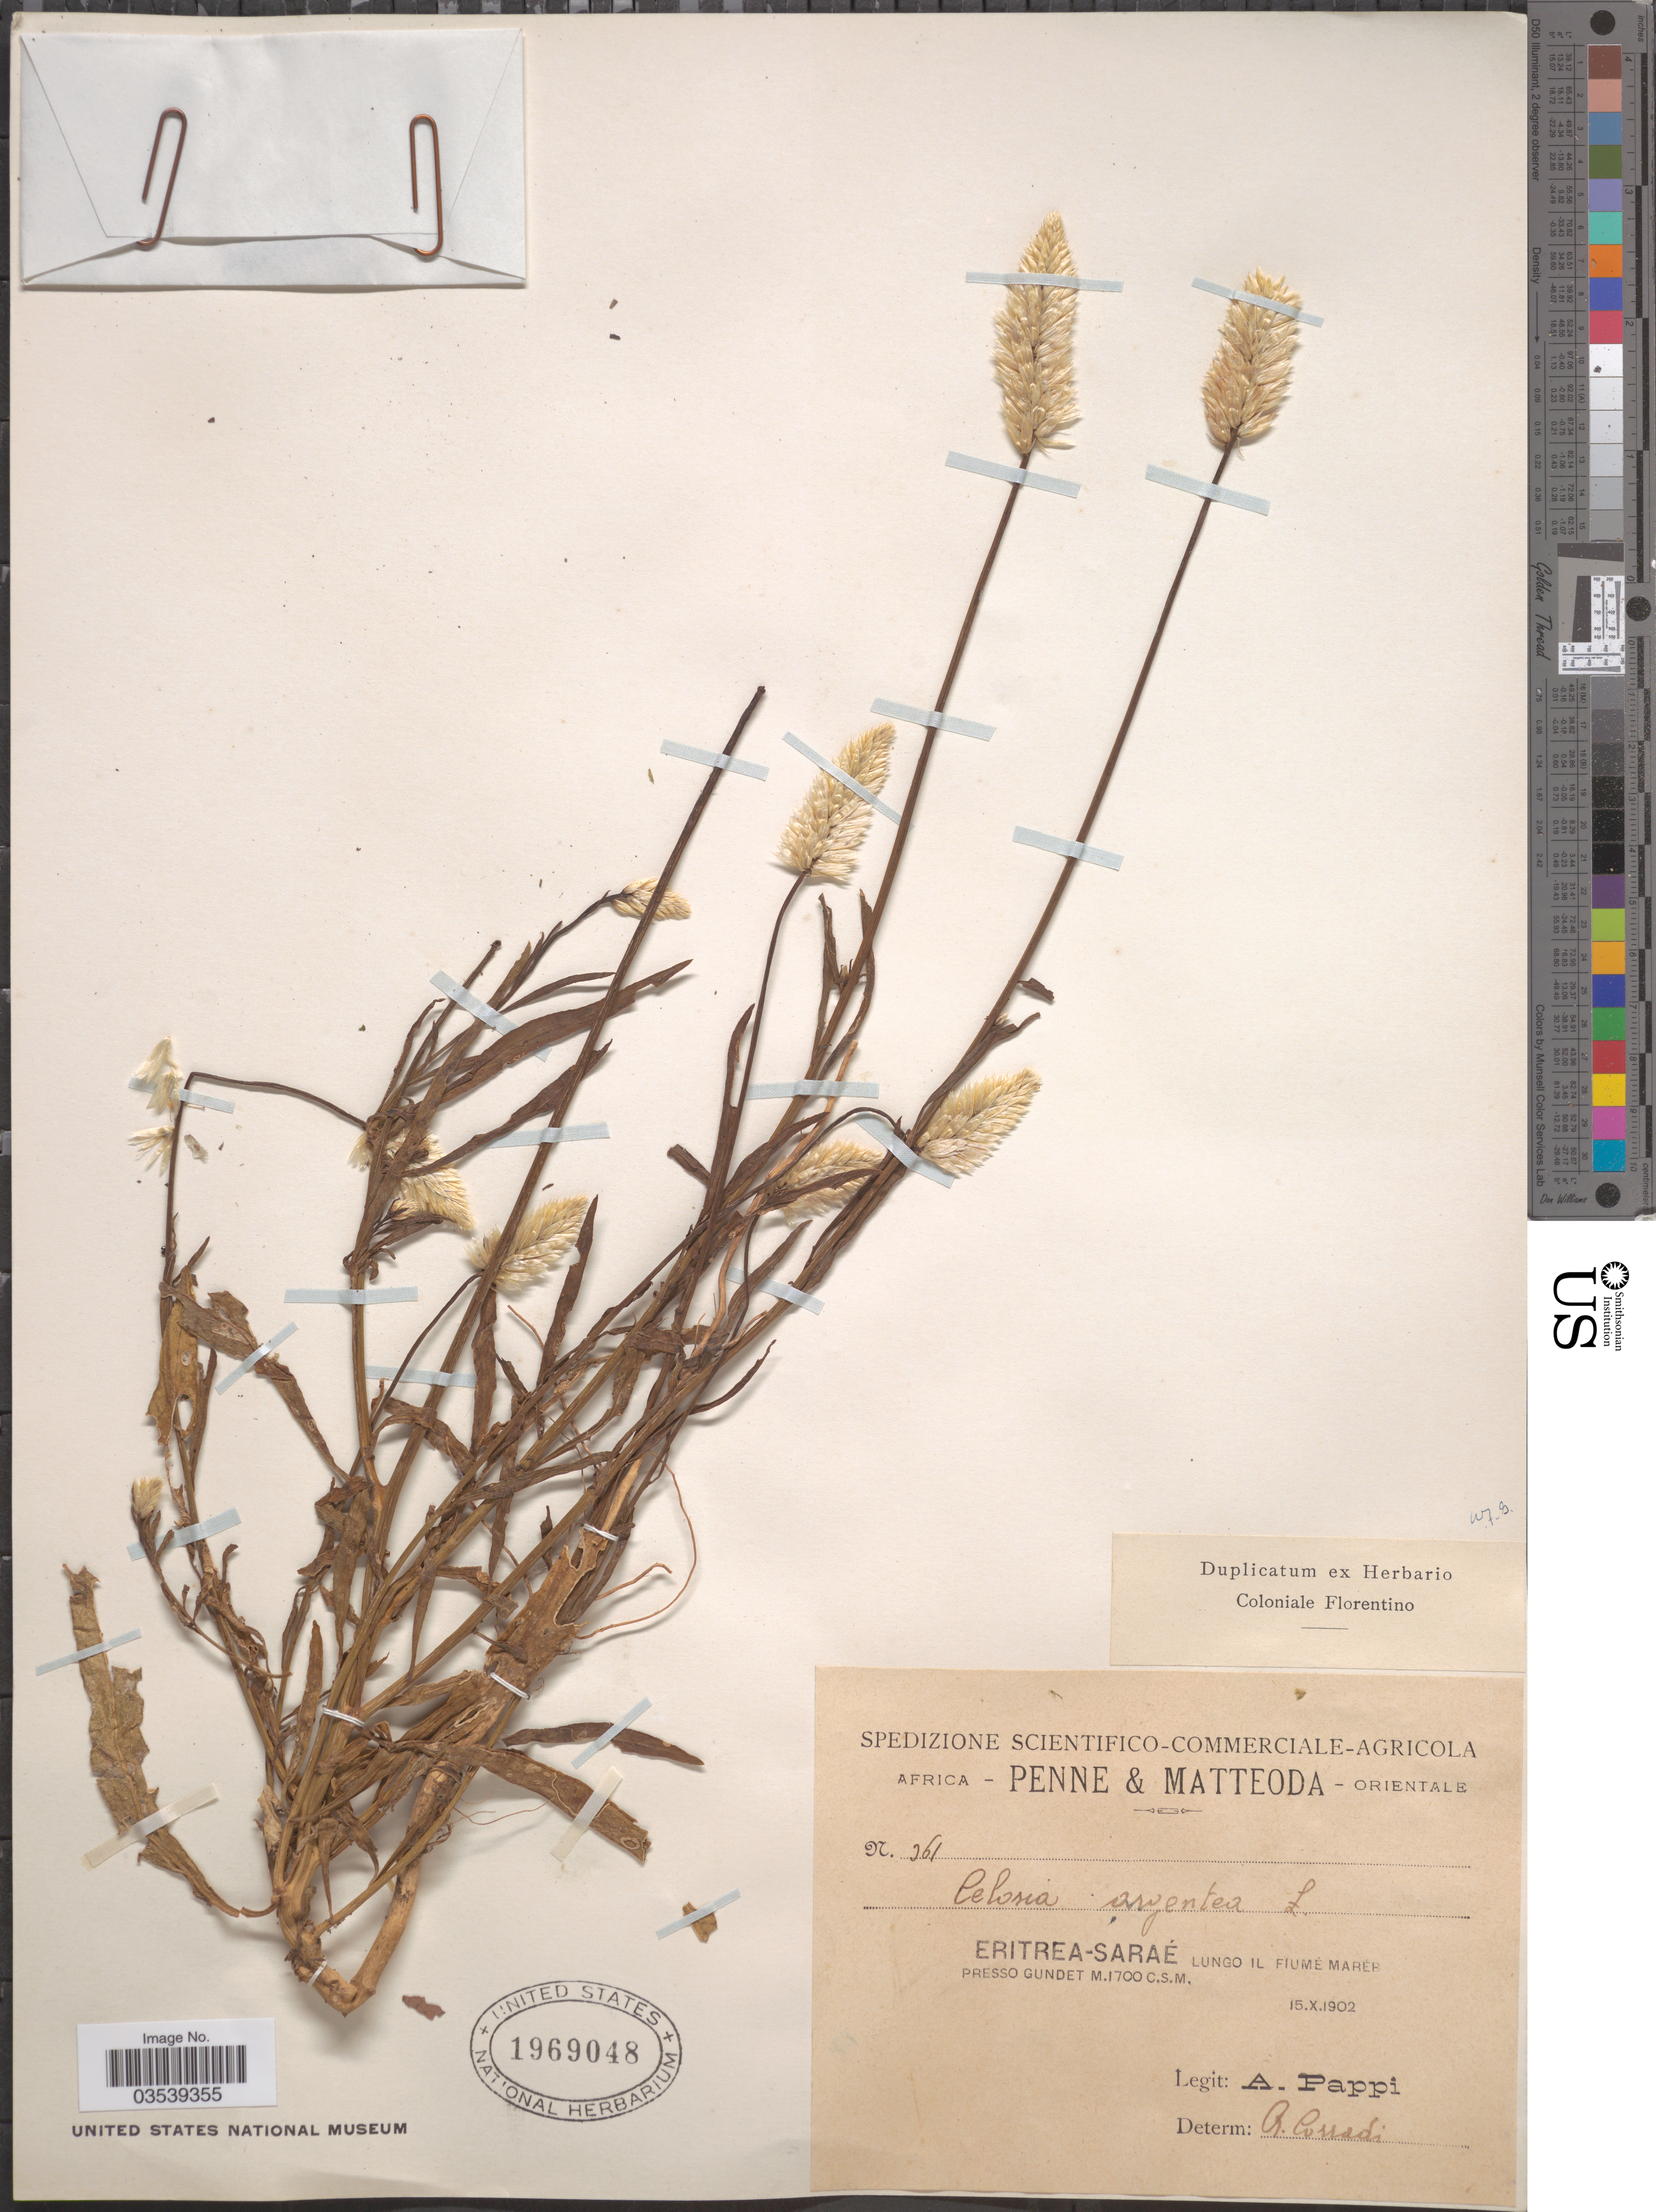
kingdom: Plantae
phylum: Tracheophyta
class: Magnoliopsida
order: Caryophyllales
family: Amaranthaceae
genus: Celosia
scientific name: Celosia argentea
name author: L.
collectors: A. Pappi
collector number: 361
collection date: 1902-10-15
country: Eritrea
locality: Africa Orientale. Eritrea-Saraé lungo il flumé Maréb presso Gundet.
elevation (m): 1700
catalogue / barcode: US 1969048